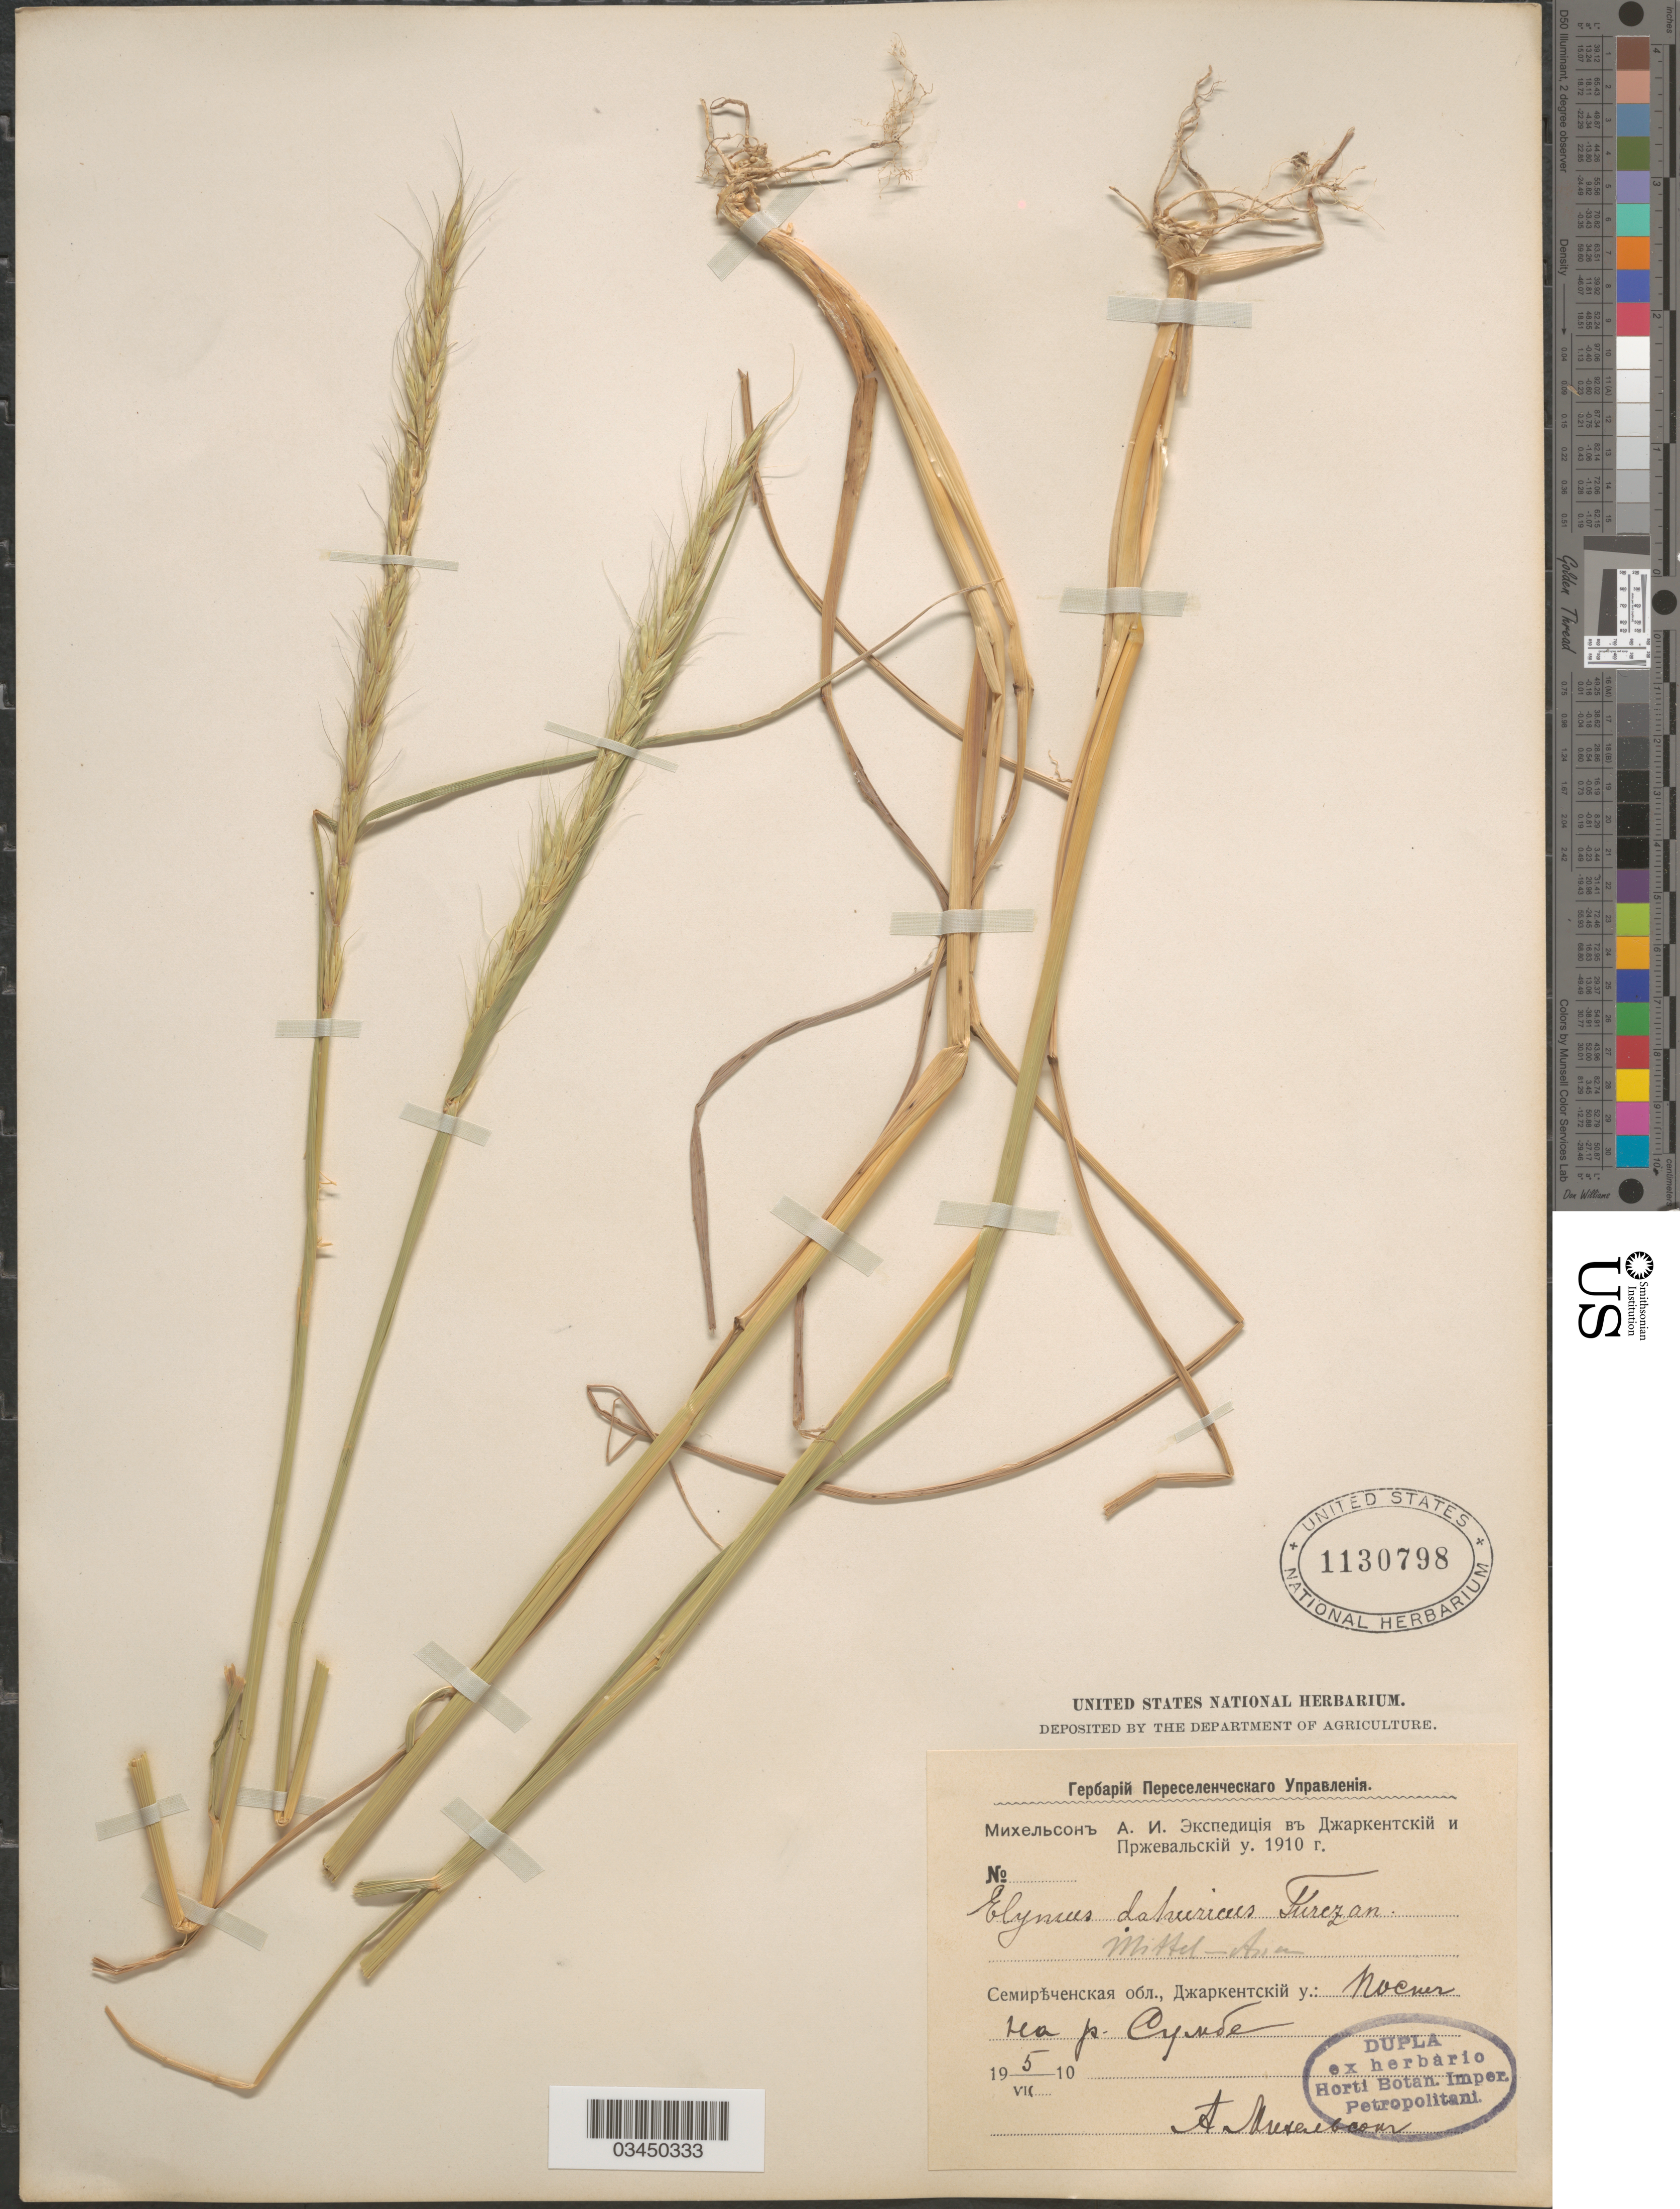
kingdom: Plantae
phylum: Tracheophyta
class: Liliopsida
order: Poales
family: Poaceae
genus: Elymus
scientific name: Elymus dahuricus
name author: Turcz. ex Griseb.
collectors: A. Mikhelson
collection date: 1910-07-05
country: Kazakhstan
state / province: Almaty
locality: Sumbe river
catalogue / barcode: US 1130798